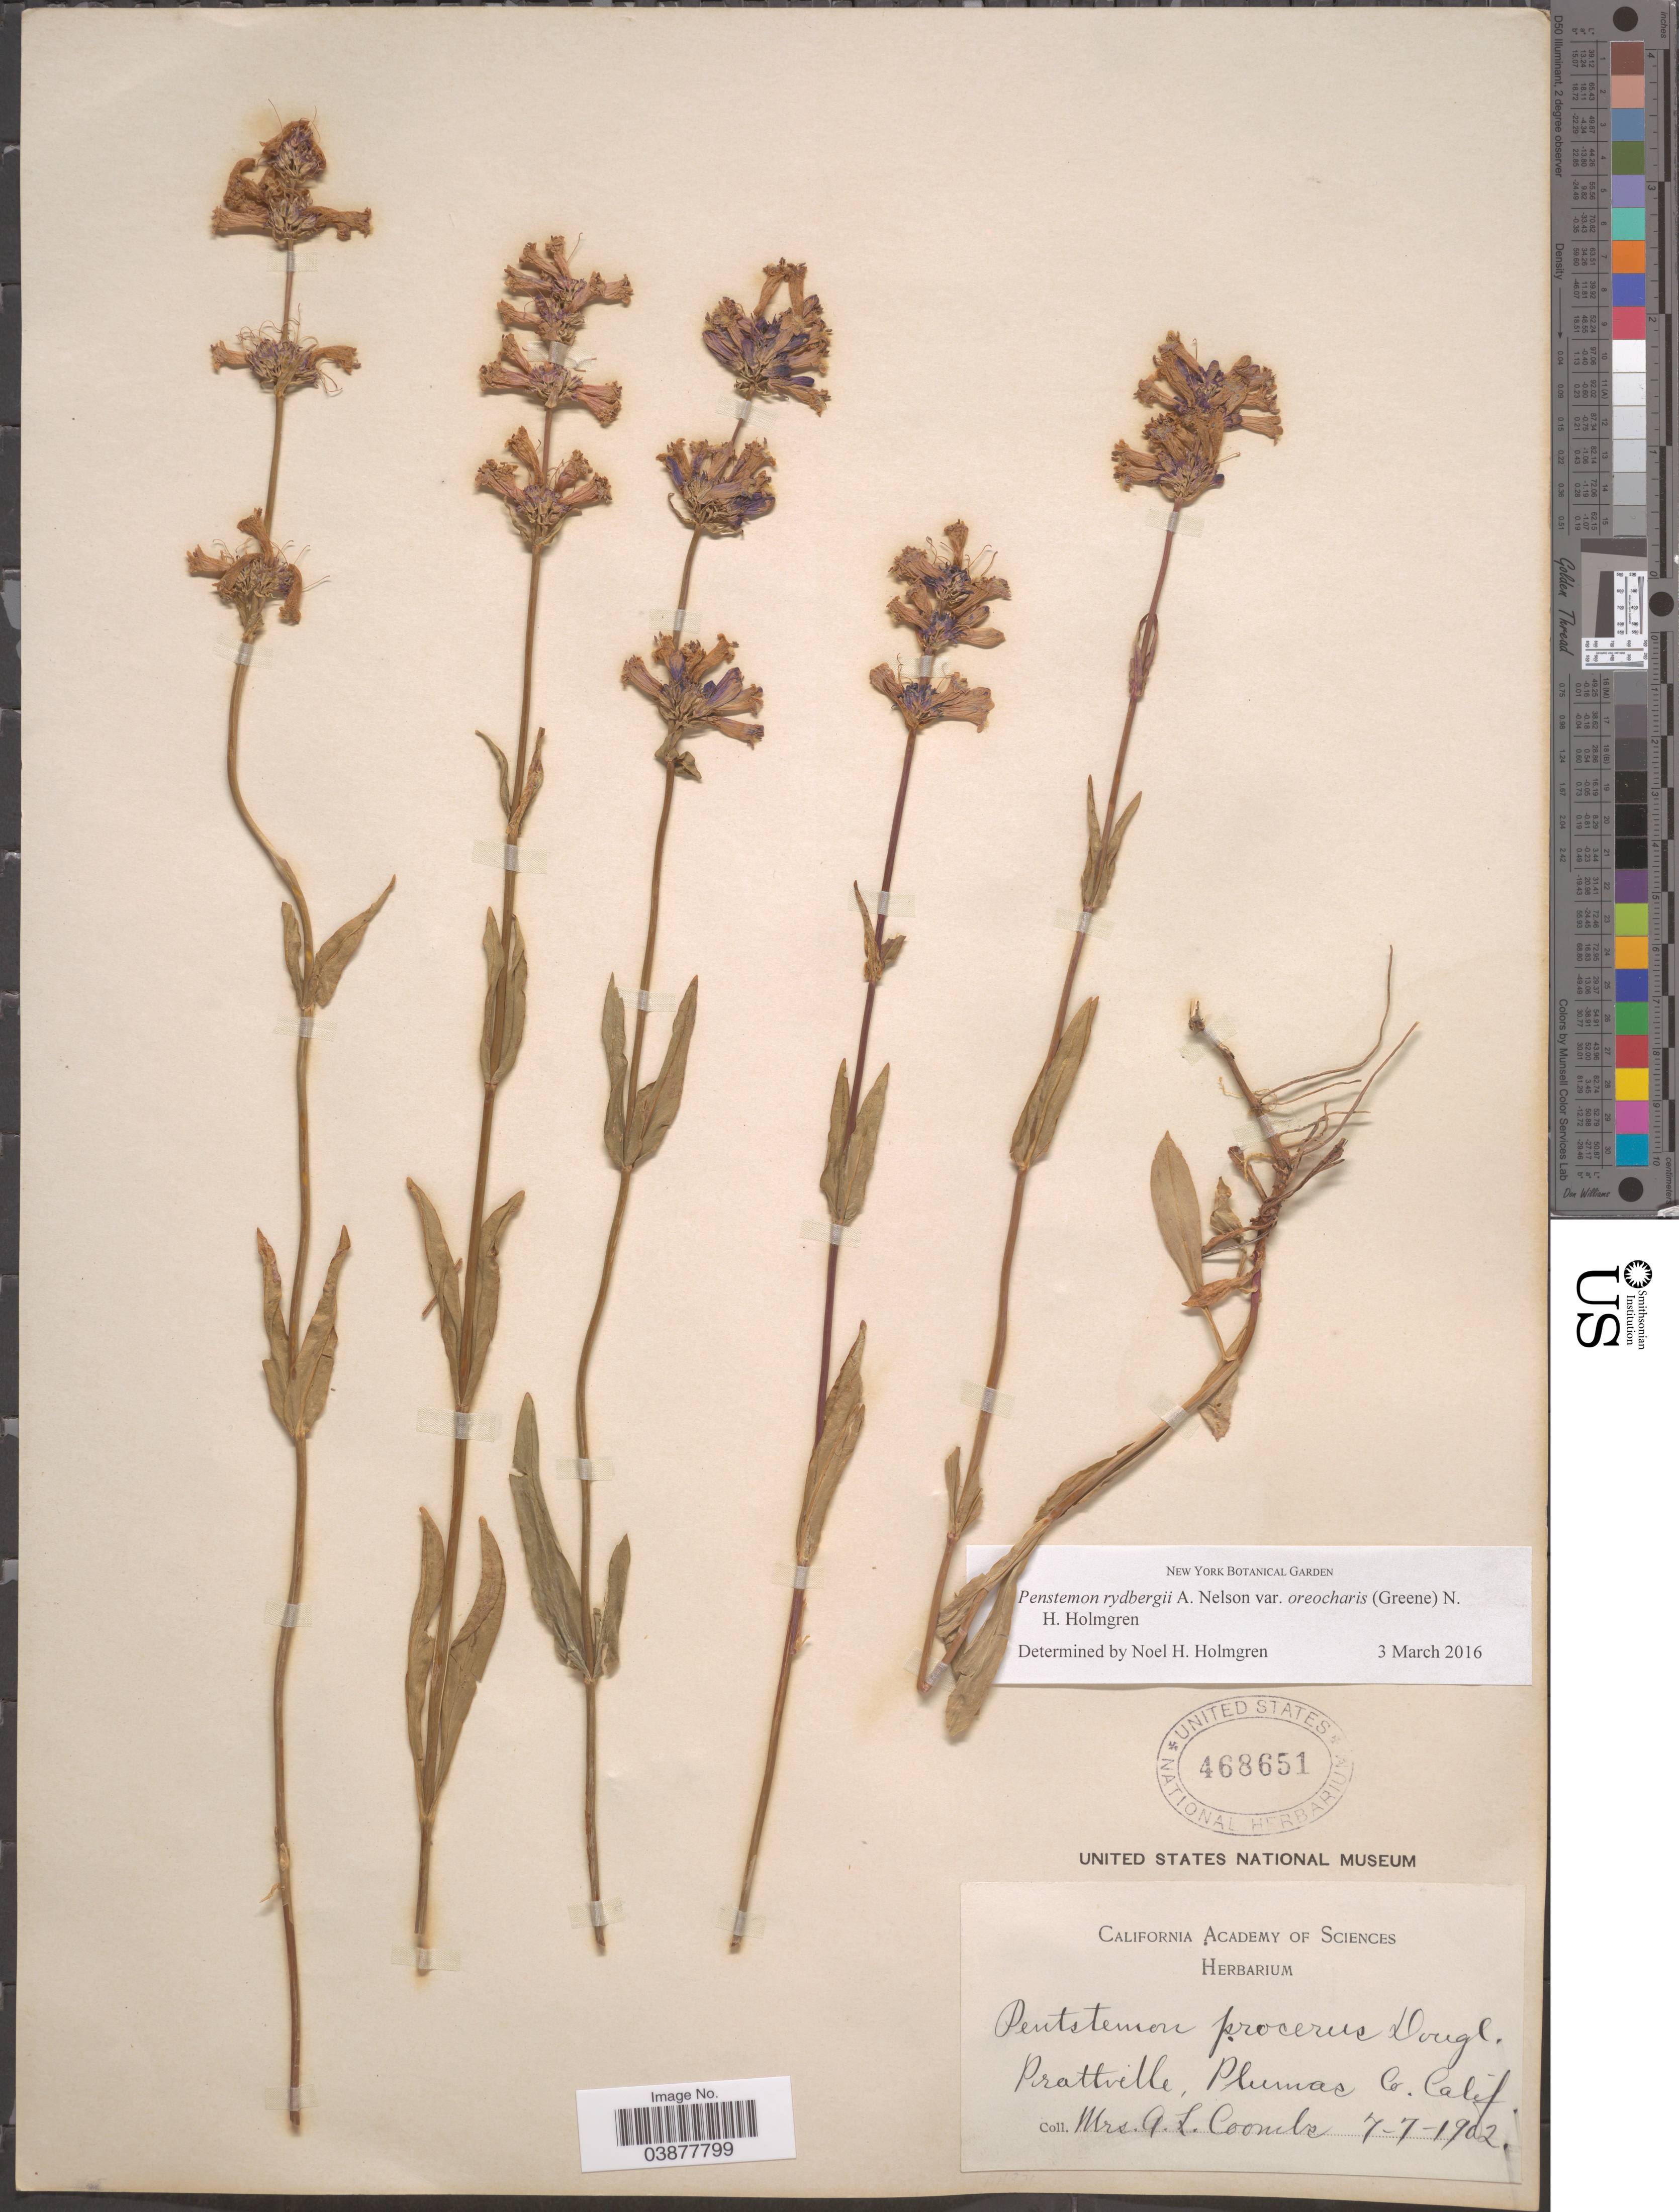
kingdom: Plantae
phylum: Tracheophyta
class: Magnoliopsida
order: Lamiales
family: Plantaginaceae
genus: Penstemon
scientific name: Penstemon rydbergii var. oreocharis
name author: (Greene) N.H. Holmgren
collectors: A. Coombs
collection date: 1902-07-07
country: United States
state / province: California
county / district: Plumas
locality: Prattville, Plumas Co.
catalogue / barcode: US 468651